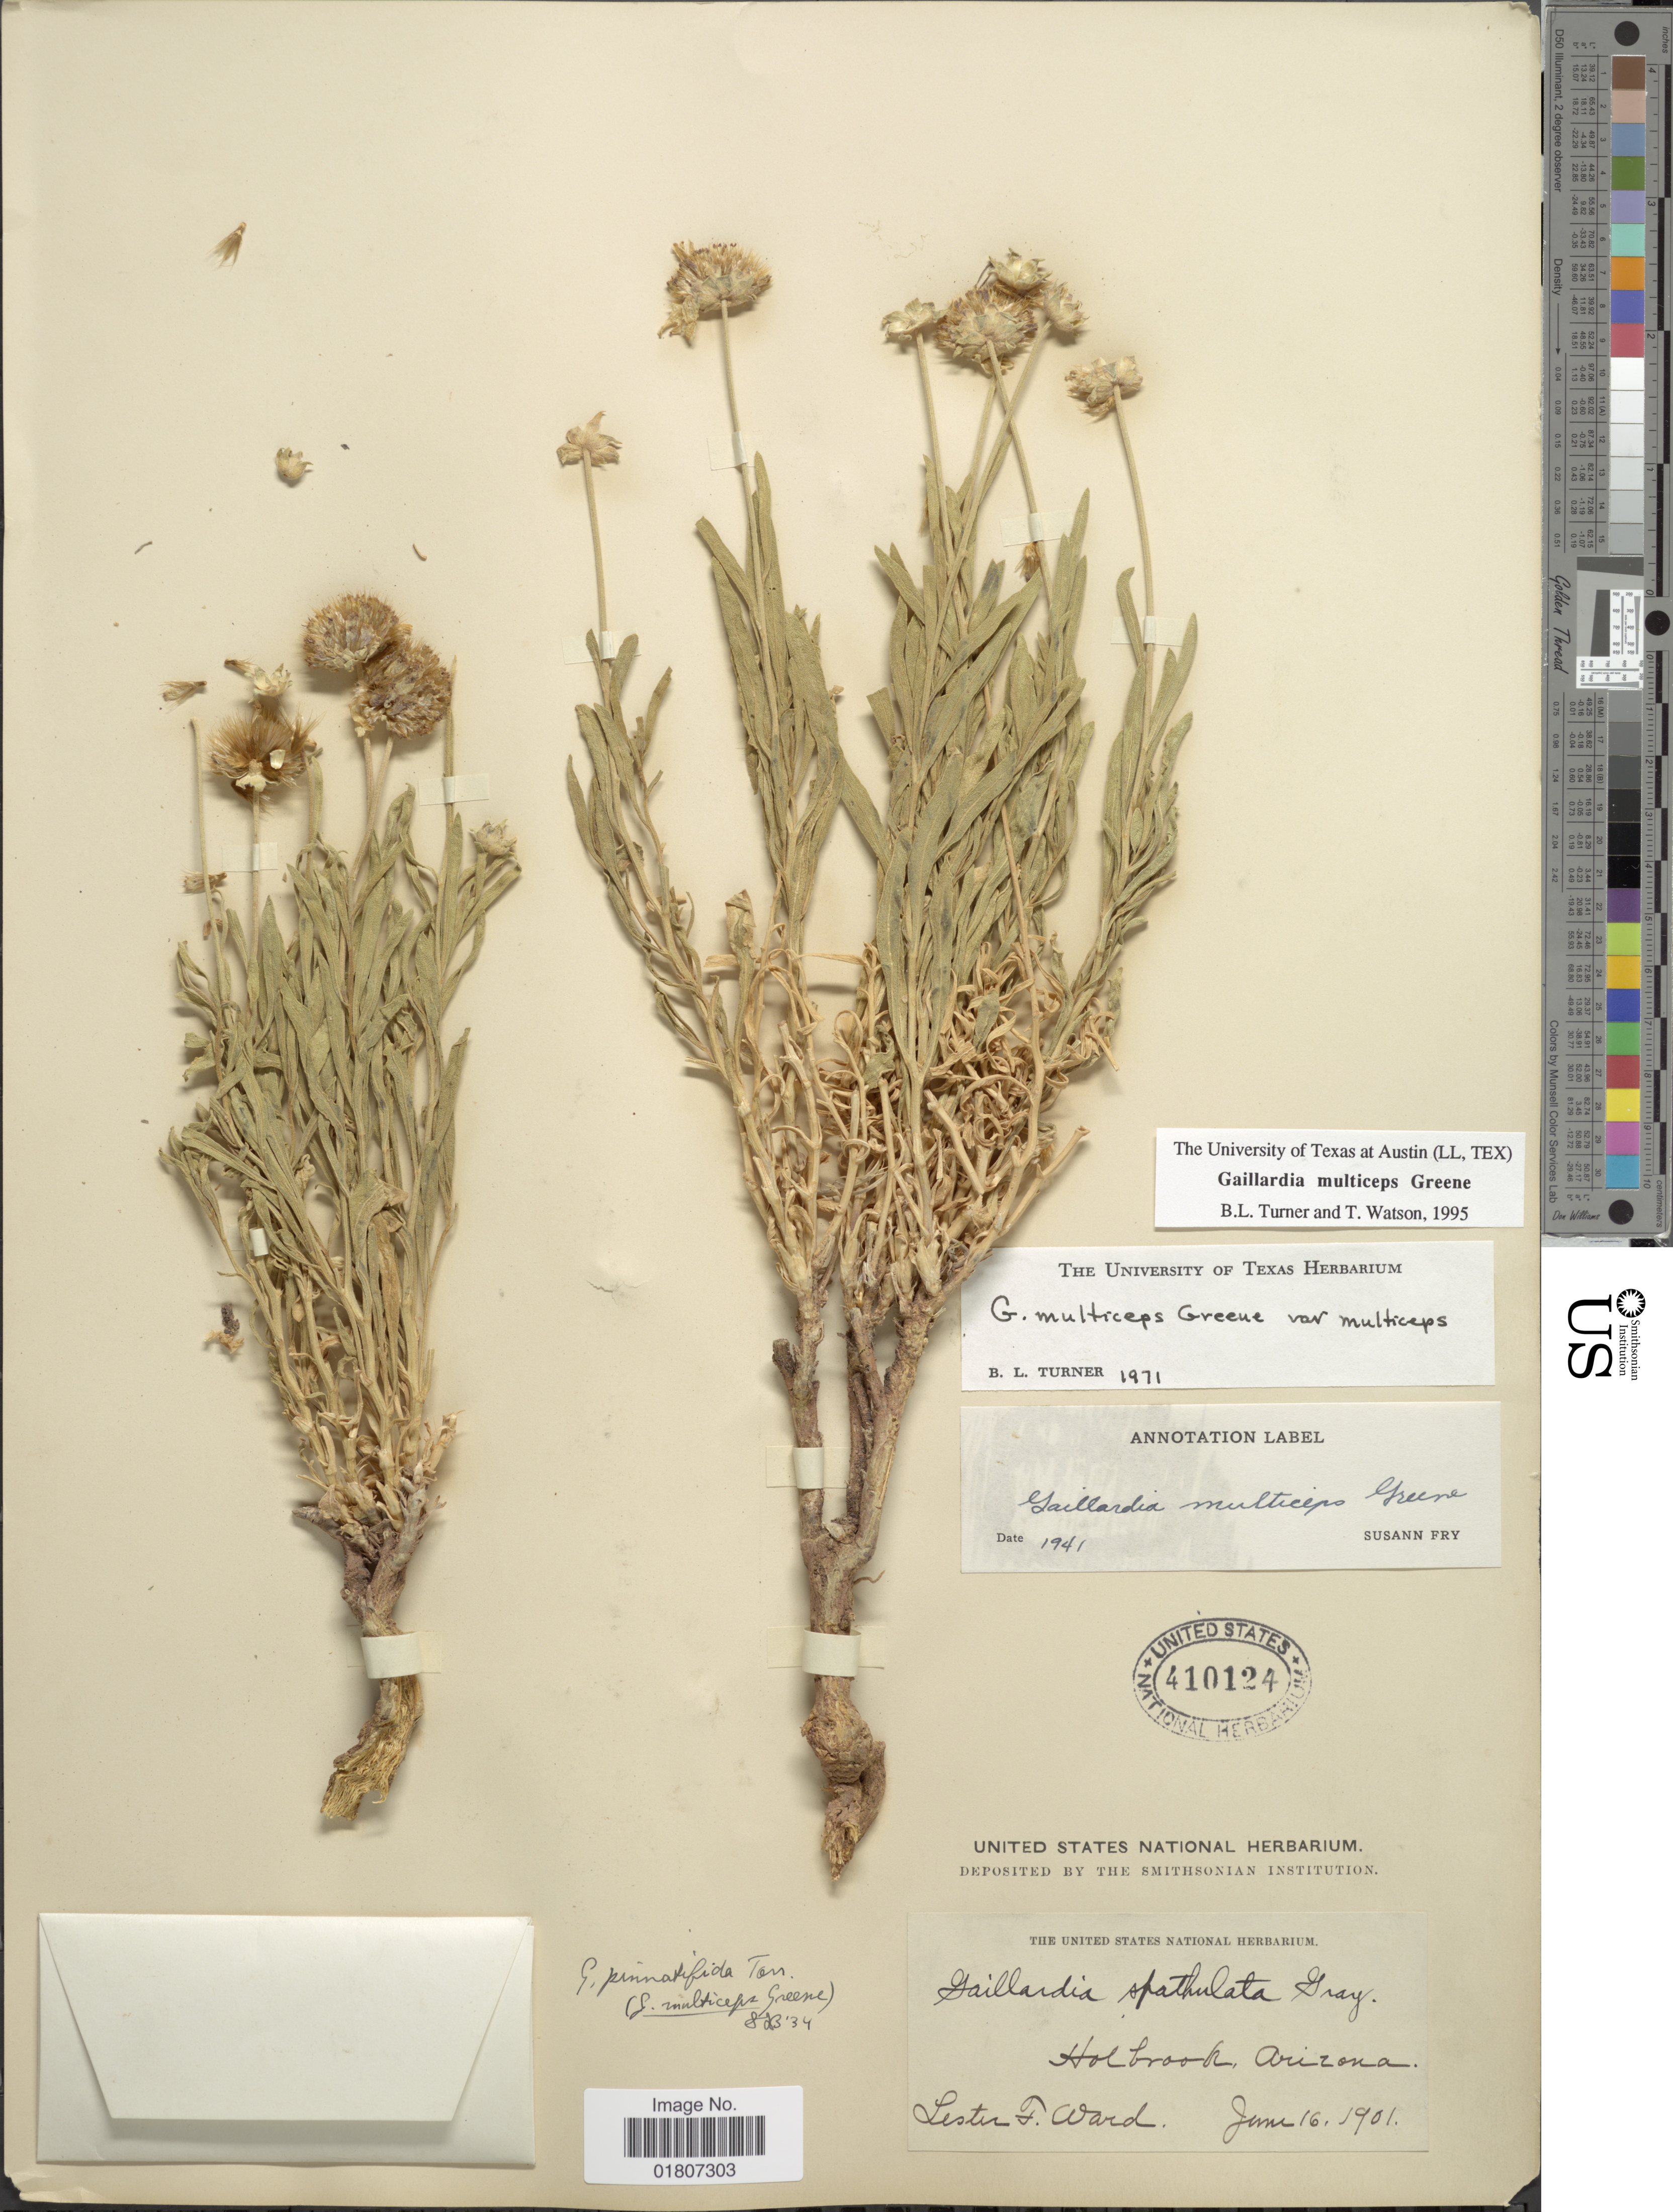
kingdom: Plantae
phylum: Tracheophyta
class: Magnoliopsida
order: Asterales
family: Asteraceae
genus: Gaillardia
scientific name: Gaillardia multiceps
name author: Greene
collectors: L. F. Ward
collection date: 1901-06-16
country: United States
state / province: Arizona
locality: Holbrook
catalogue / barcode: US 410124